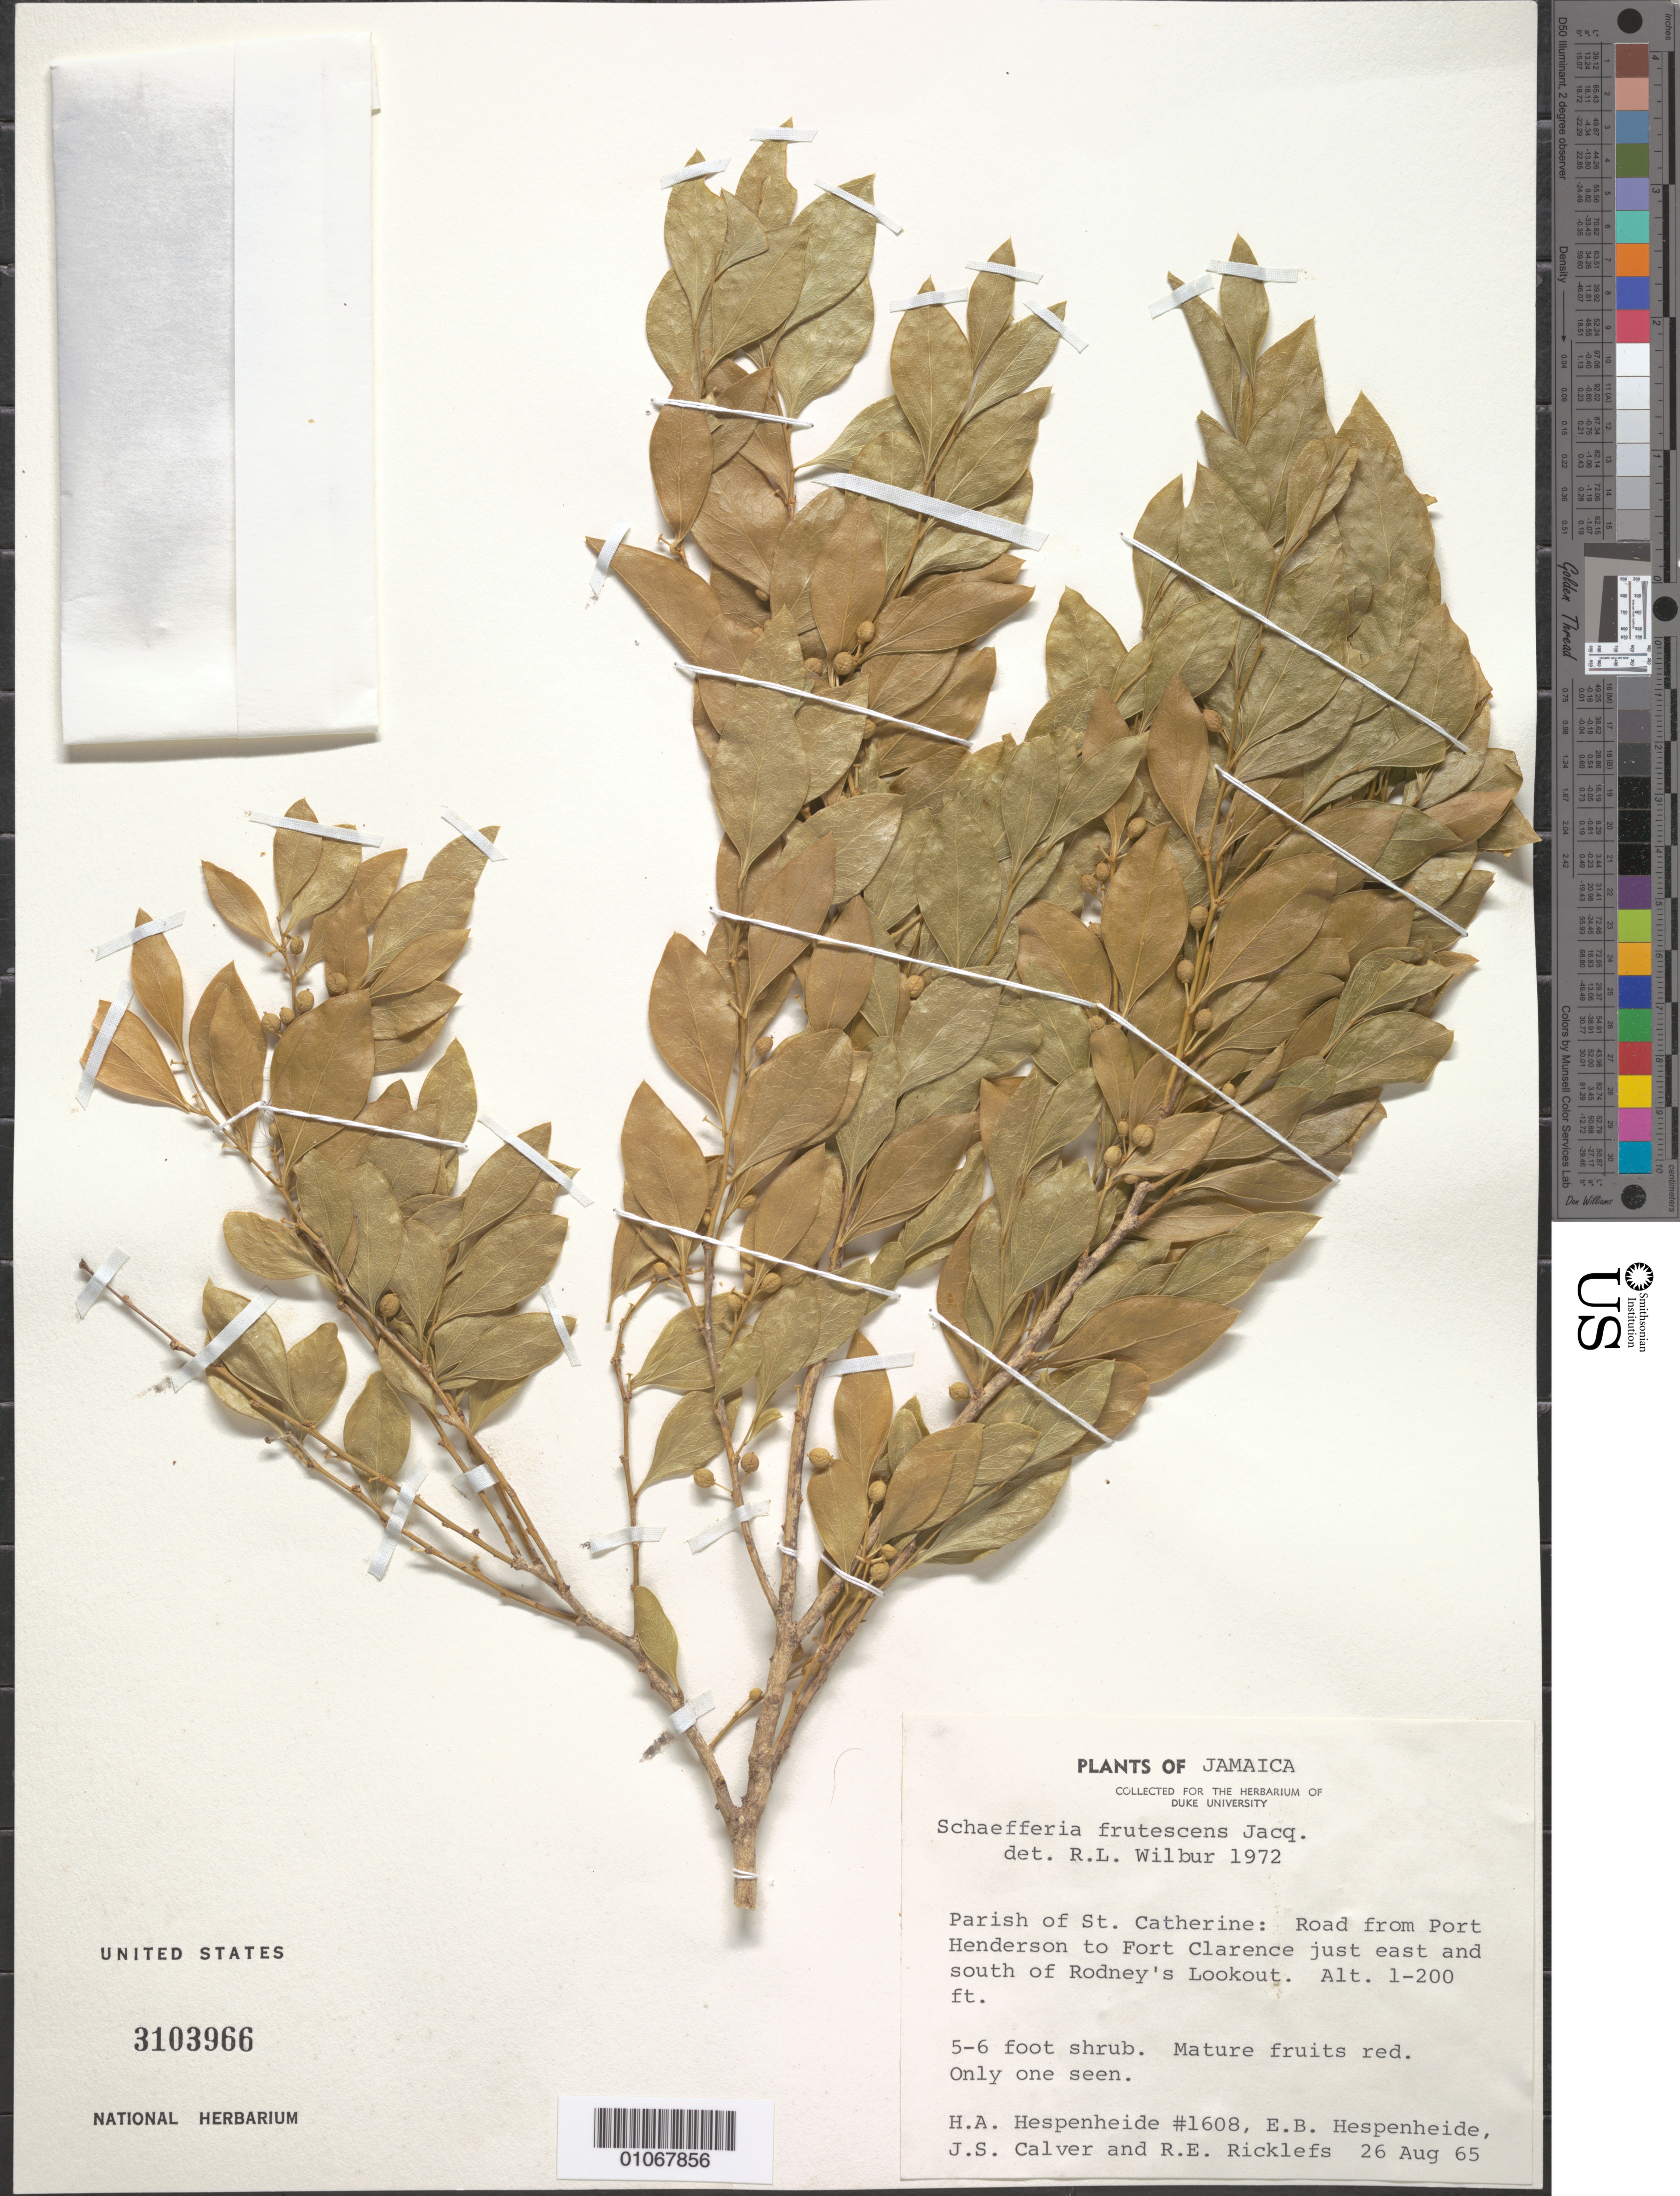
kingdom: Plantae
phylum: Tracheophyta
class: Magnoliopsida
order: Celastrales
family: Celastraceae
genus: Schaefferia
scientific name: Schaefferia frutescens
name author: Jacq.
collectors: H. A. Hespenheide, E. Hespenheide, J. Calver & R. Ricklefs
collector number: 1608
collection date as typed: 26 Aug 1965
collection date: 1965-08-26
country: Jamaica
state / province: Saint Catherine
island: Jamaica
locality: Road from Port Henderson to Fort Clarence just east and south of Rodney's lookout.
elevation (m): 0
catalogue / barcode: US 3103966